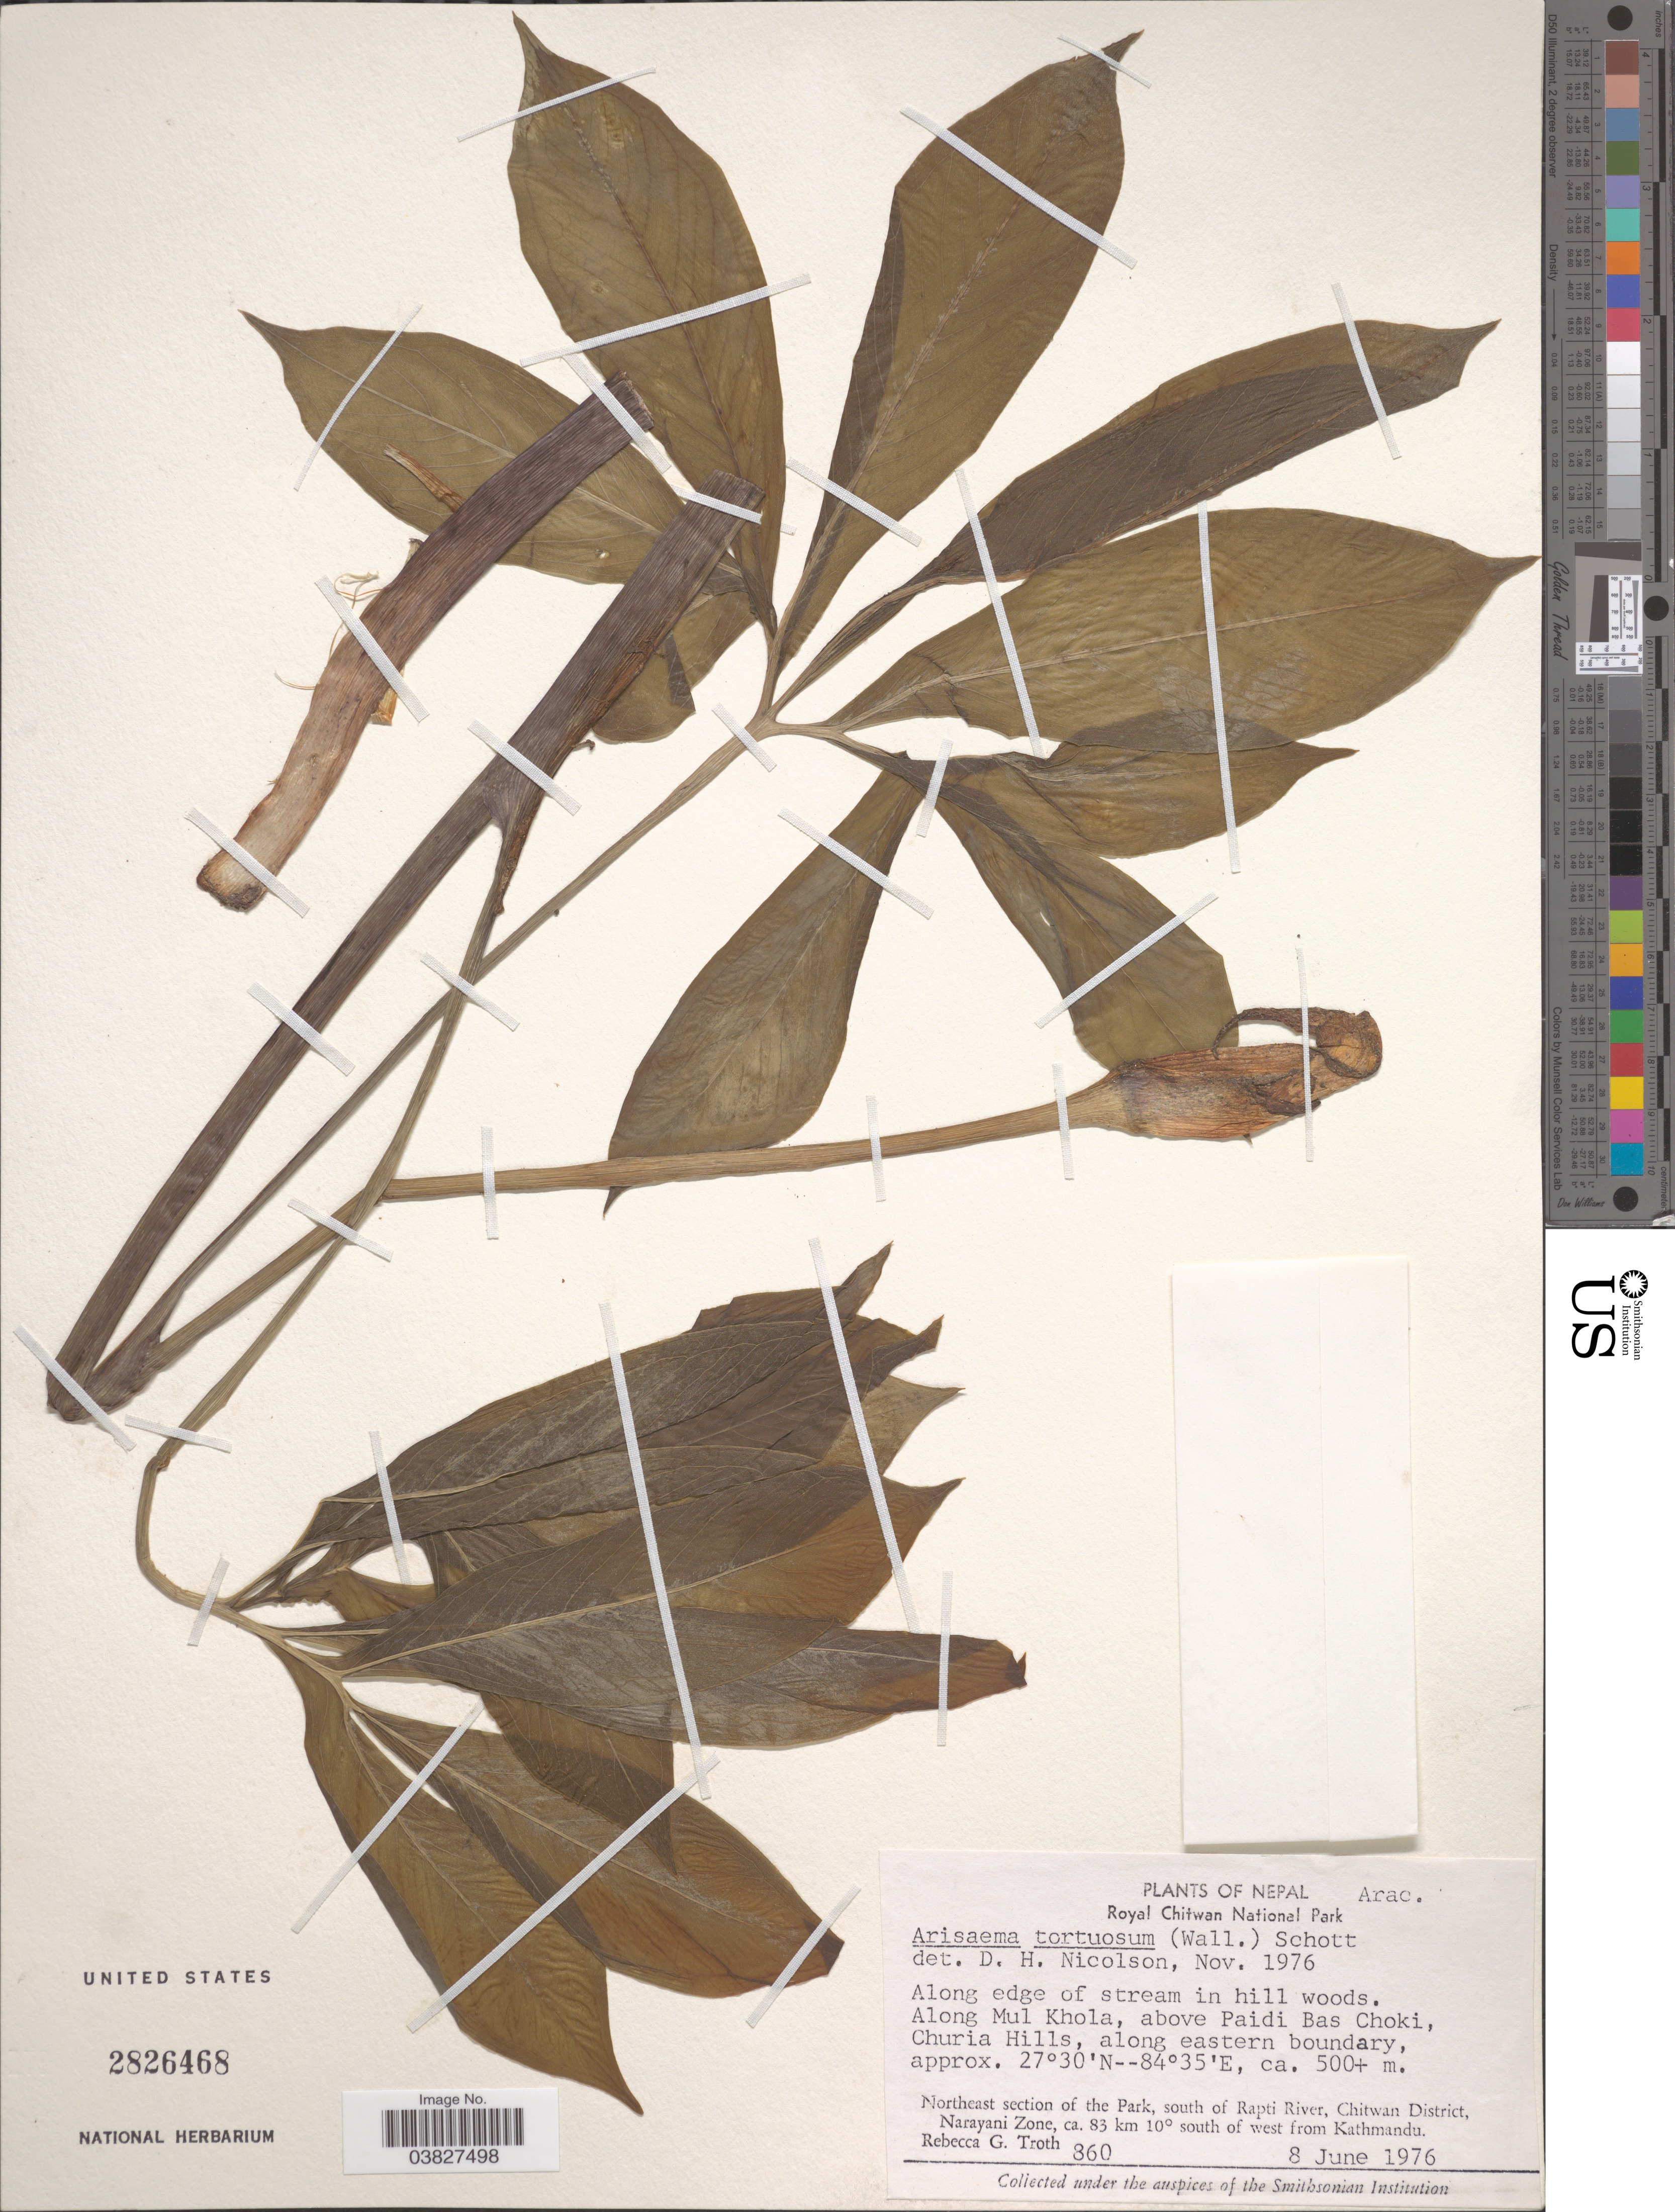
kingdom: Plantae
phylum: Tracheophyta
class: Liliopsida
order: Alismatales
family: Araceae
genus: Arisaema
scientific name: Arisaema tortuosum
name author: (Wall.) Schott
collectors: R. Troth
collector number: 860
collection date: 1976-06-08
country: Nepal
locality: Royal Chitwan National Park. Along edge of stream in hill woods. Along Mul Khola, above Paidi Bas Choki, Churia Hills, along eastern boundary. Northeast secion of the Park, south of Rapti River, Chitwan District, Narayani Zone, ca. 83 km 10° south of west from Kathmandu.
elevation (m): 500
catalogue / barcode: US 2826468